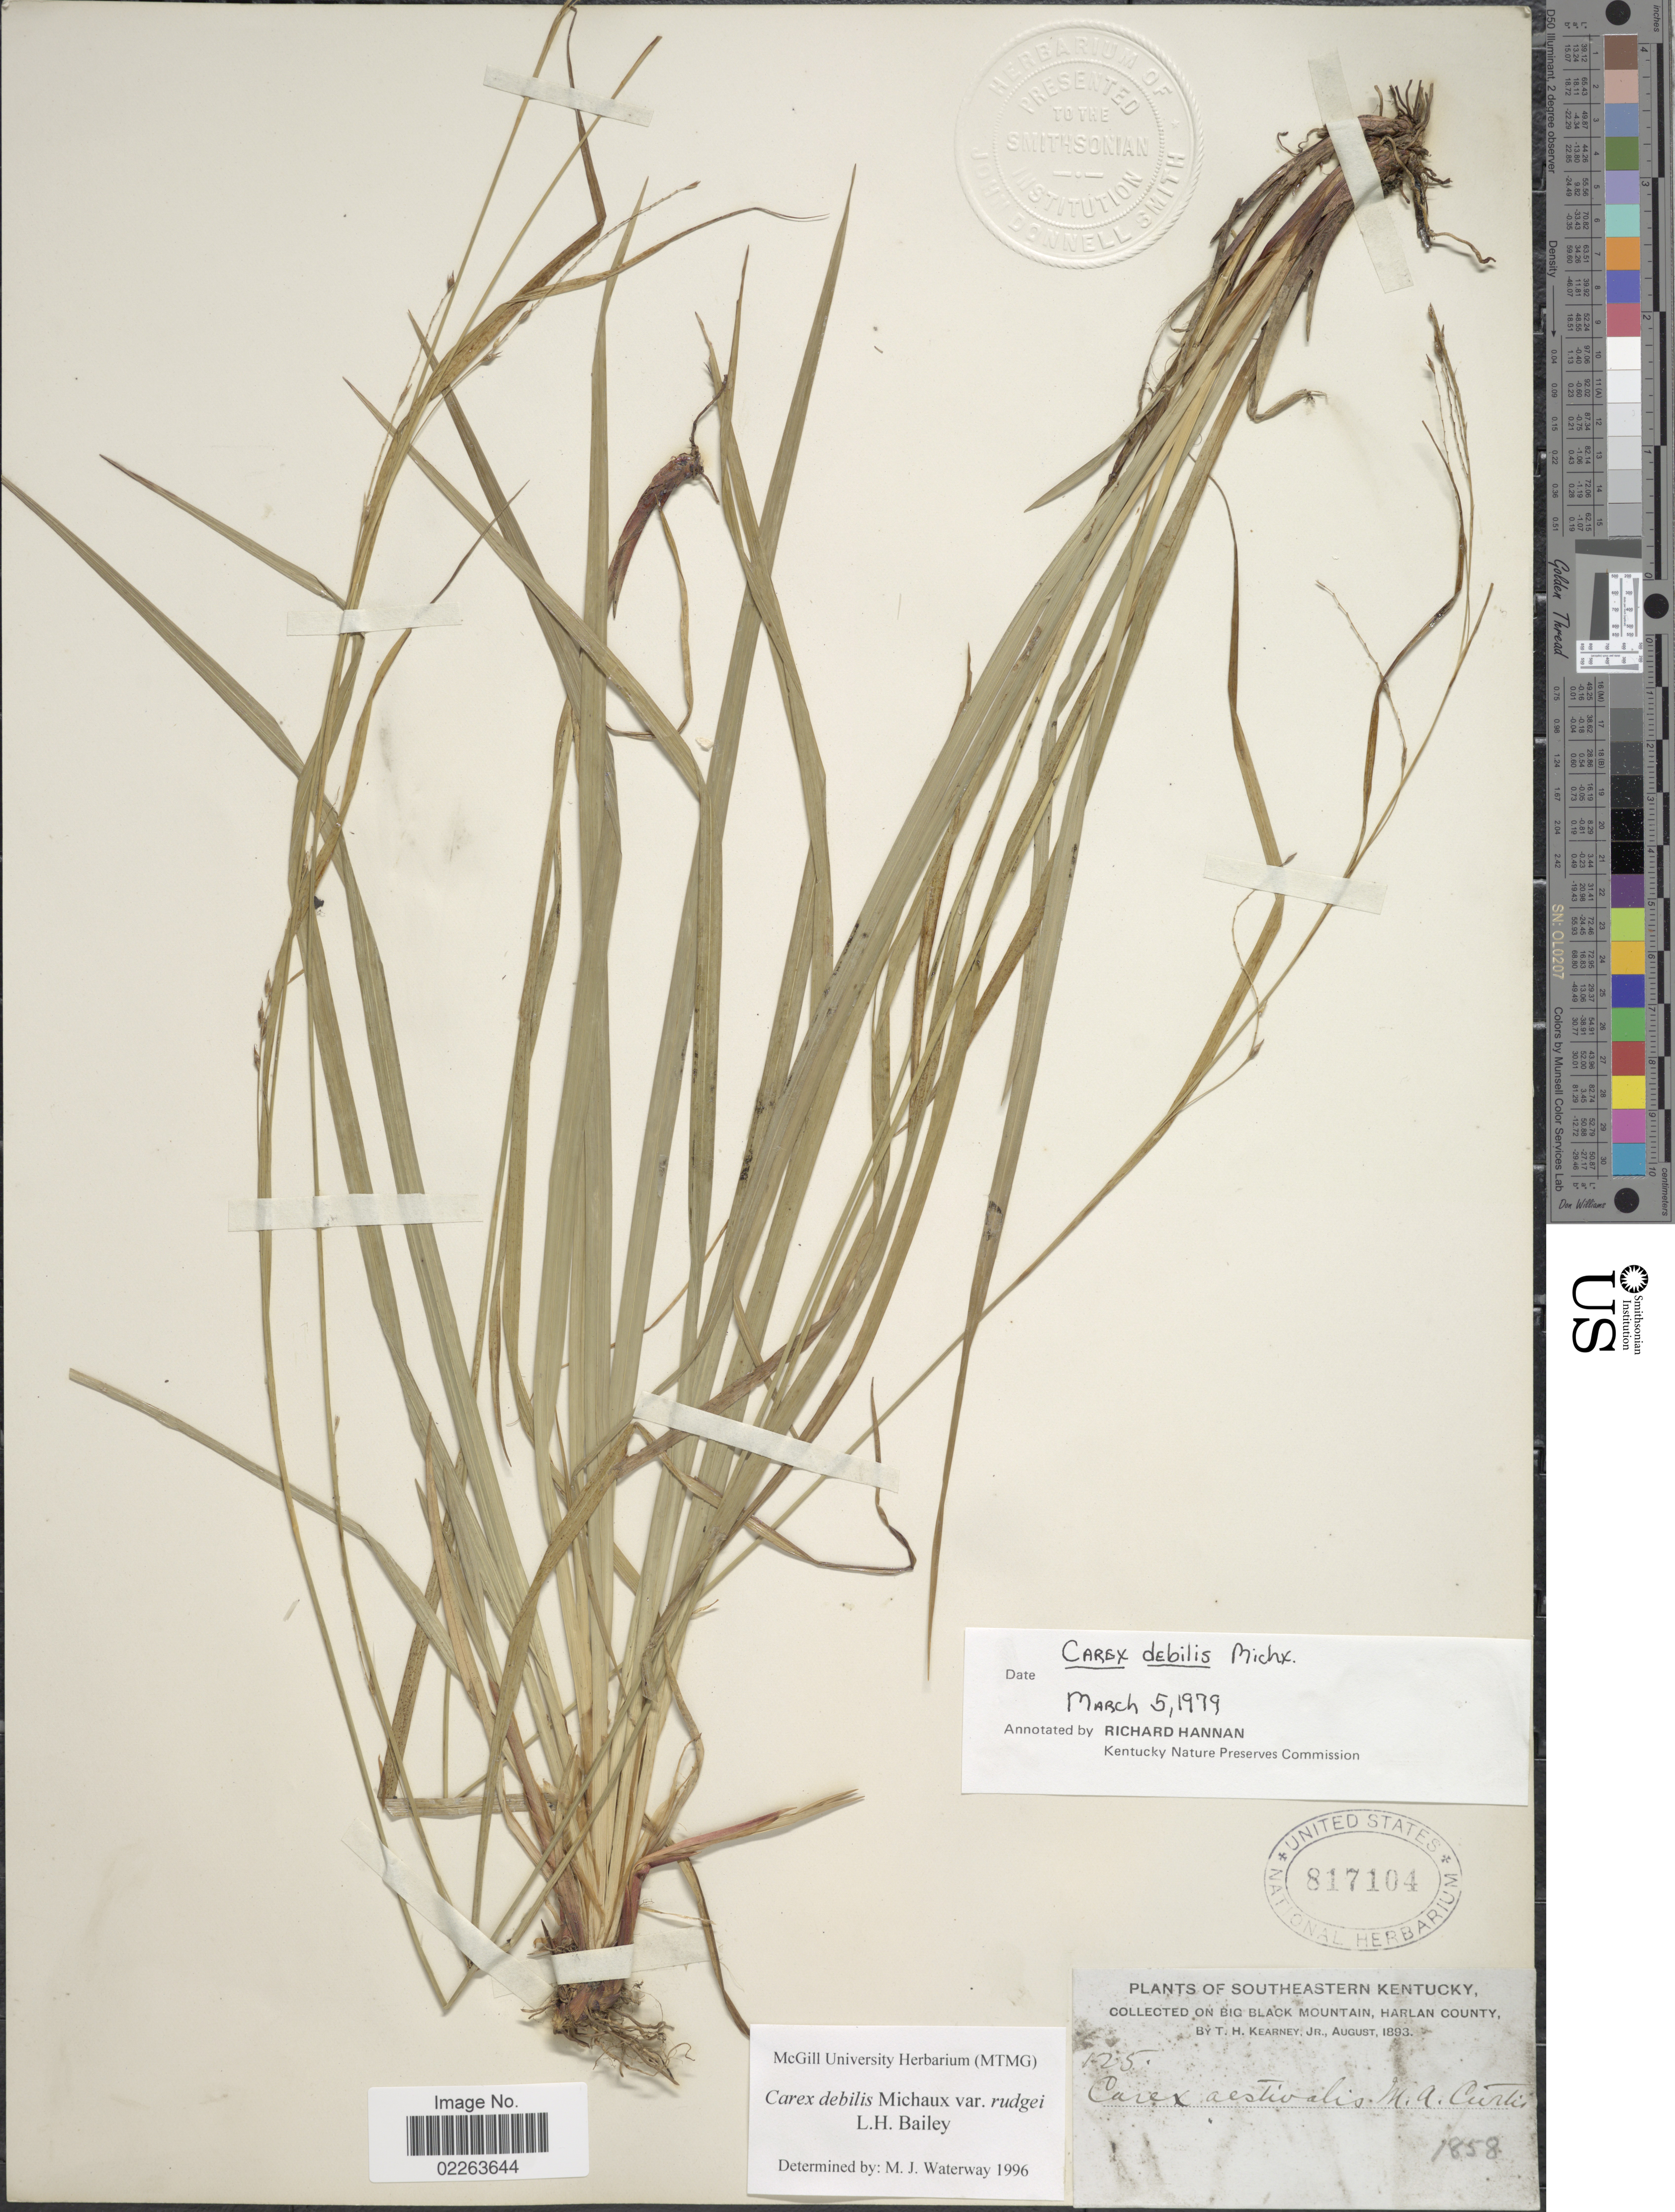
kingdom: Plantae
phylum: Tracheophyta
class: Liliopsida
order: Poales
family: Cyperaceae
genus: Carex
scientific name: Carex flexuosa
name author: Muhl. ex Willd.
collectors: T. H. Kearney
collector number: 125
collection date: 1858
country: United States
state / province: Kentucky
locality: Southeastern Kentucky, on Big Black Mountain, Harlan County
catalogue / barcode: US 817104